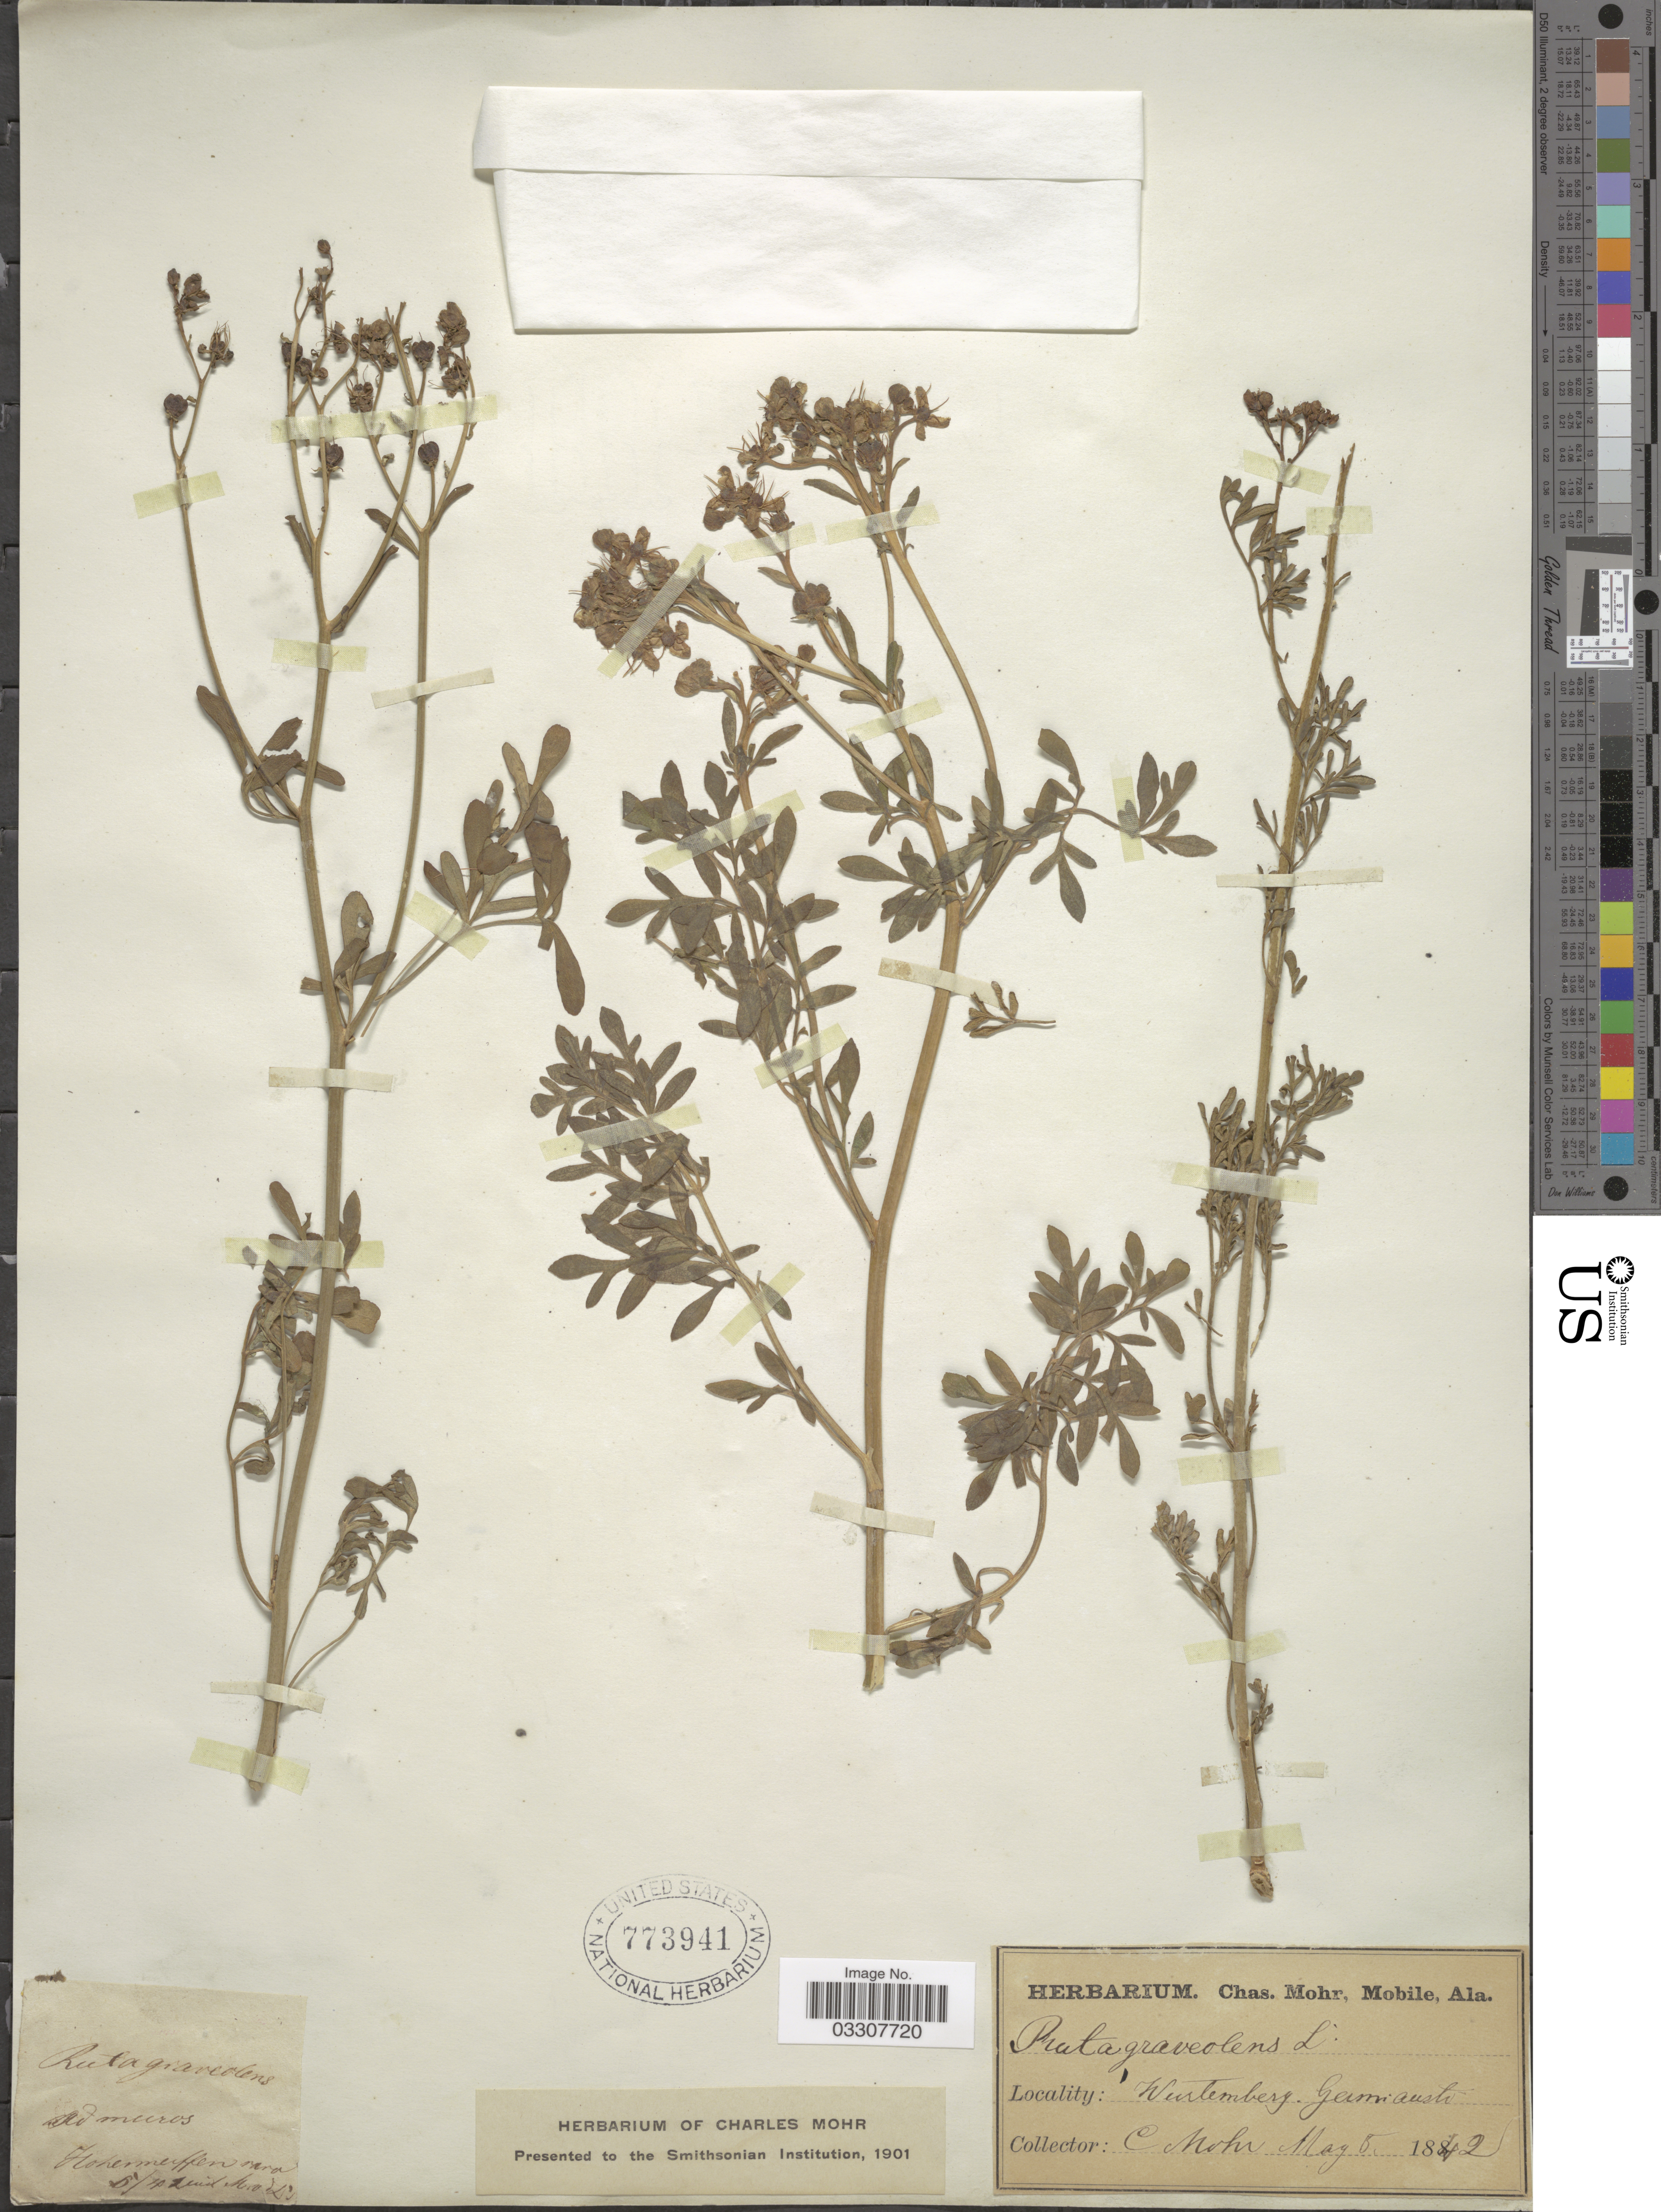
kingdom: Plantae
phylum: Tracheophyta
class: Magnoliopsida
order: Sapindales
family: Rutaceae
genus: Ruta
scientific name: Ruta corsica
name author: DC.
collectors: C. T. Mohr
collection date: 1842-05-05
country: Germany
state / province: Baden-Württemberg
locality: Wurtemberg. Germi austr.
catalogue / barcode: US 773941